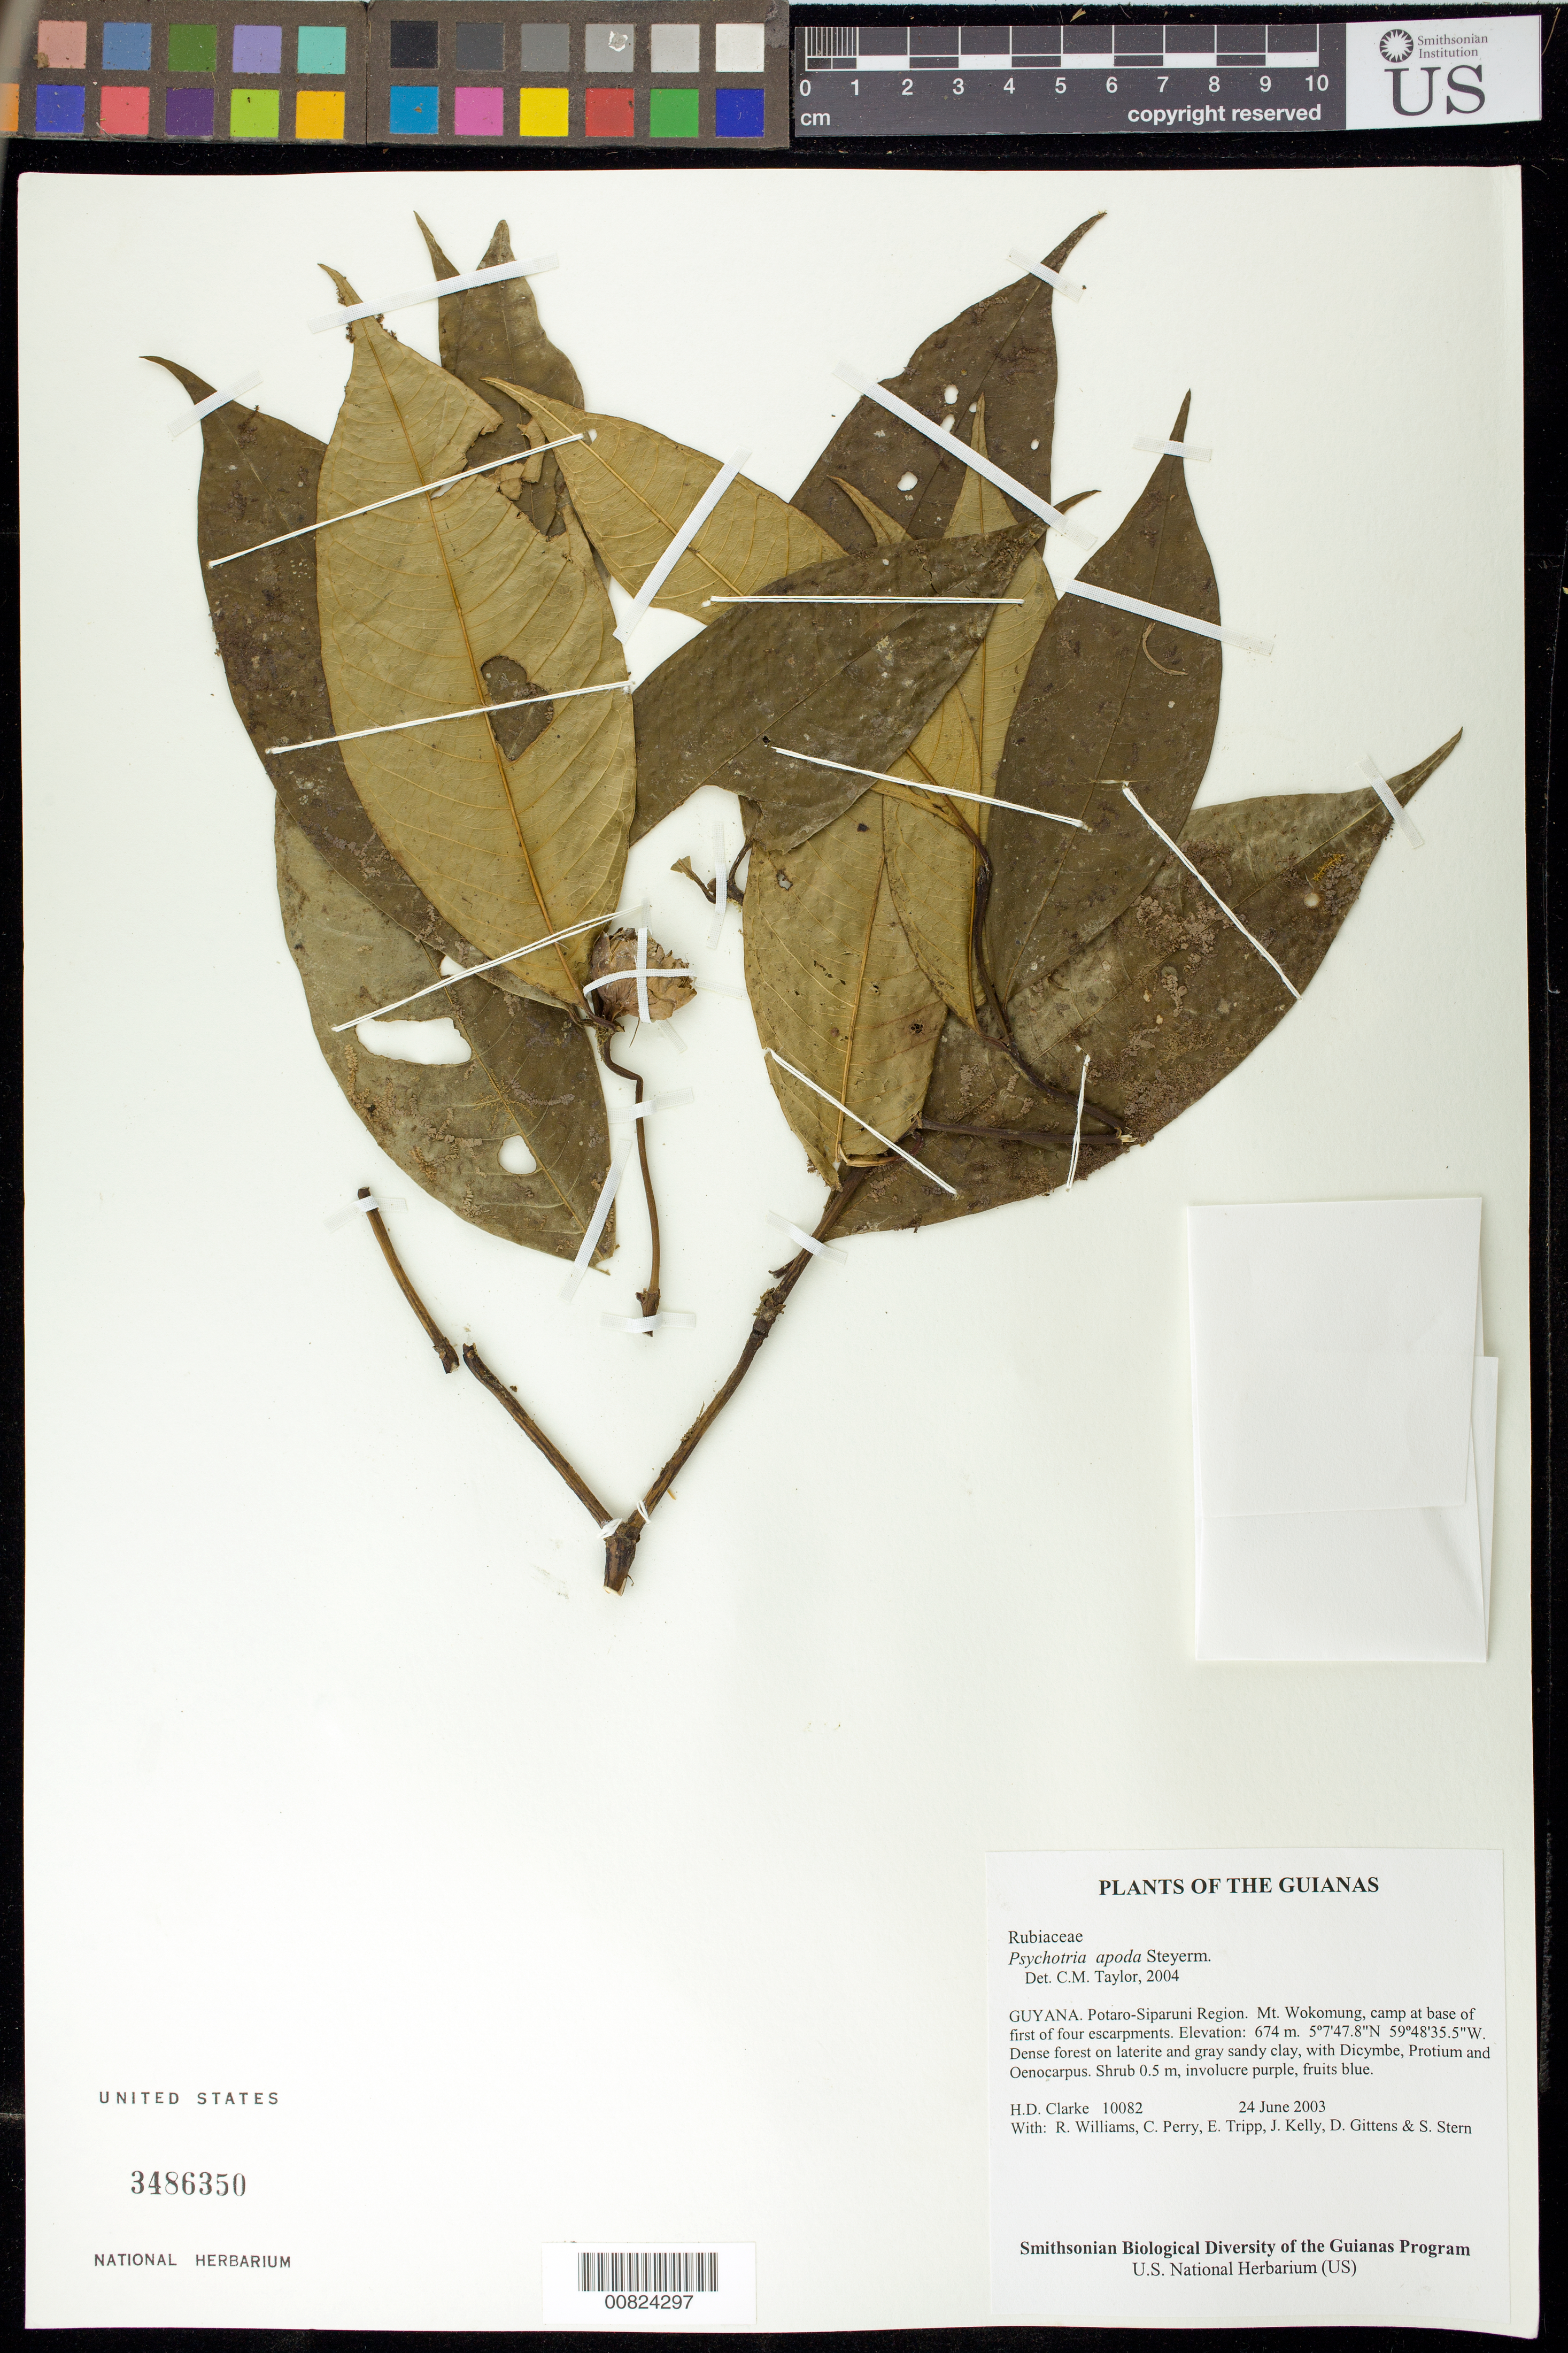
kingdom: Plantae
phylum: Tracheophyta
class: Magnoliopsida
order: Gentianales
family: Rubiaceae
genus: Palicourea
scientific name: Palicourea apoda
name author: (Steyerm.) Delprete & J.H. Kirkbr.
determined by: Kirkbride, J. H., Jr.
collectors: H. D. Clarke, R. Williams, C. Perry, E. Tripp, J. Kelly, D. Gittens & S. R. Stern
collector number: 10082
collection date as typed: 24 June 2003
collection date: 2003-06-24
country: Guyana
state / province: Potaro-Siparuni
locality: Mt. Wokomung, camp at base of first of four escarpments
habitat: Dense forest on laterite and gray sandy clay, with Dicymbe, Protium and Oenocarpus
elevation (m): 674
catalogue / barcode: US 3486350